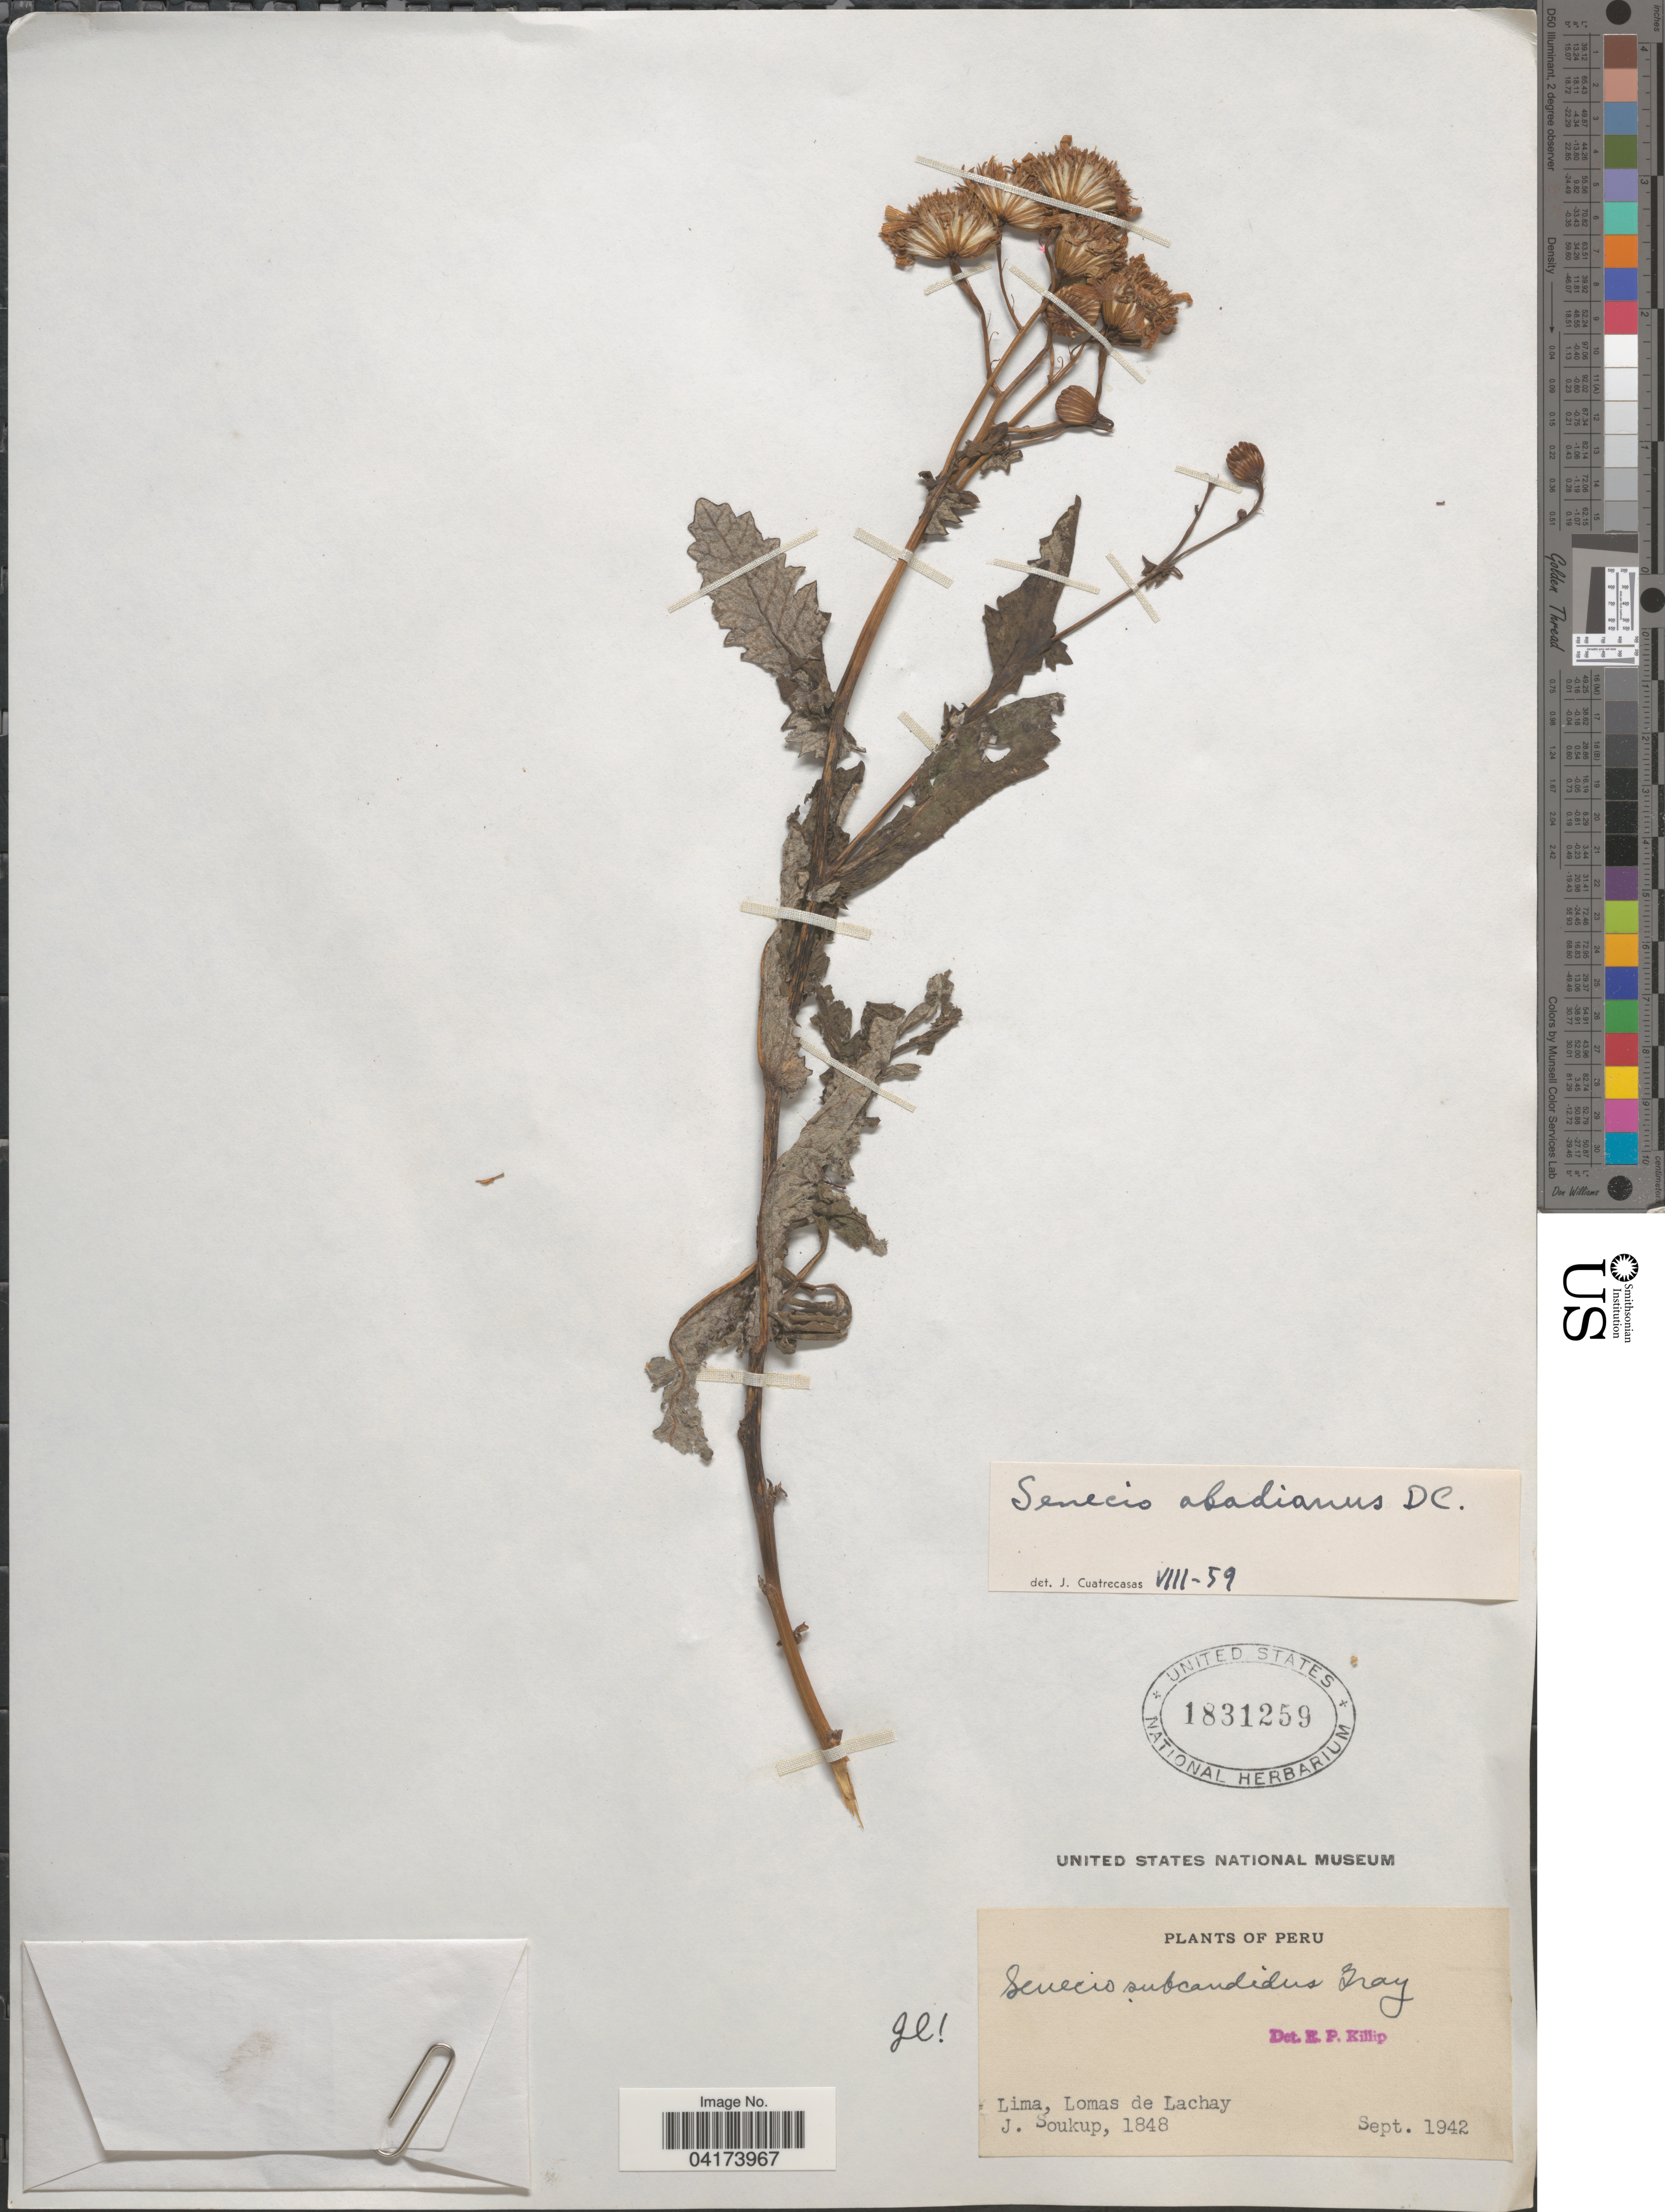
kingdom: Plantae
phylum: Tracheophyta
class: Magnoliopsida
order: Asterales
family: Asteraceae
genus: Senecio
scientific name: Senecio abadianus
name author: DC.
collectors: J. Soukup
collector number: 1848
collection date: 1942-09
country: Peru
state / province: Lima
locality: Lomas de Lachay.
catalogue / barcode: US 1831259